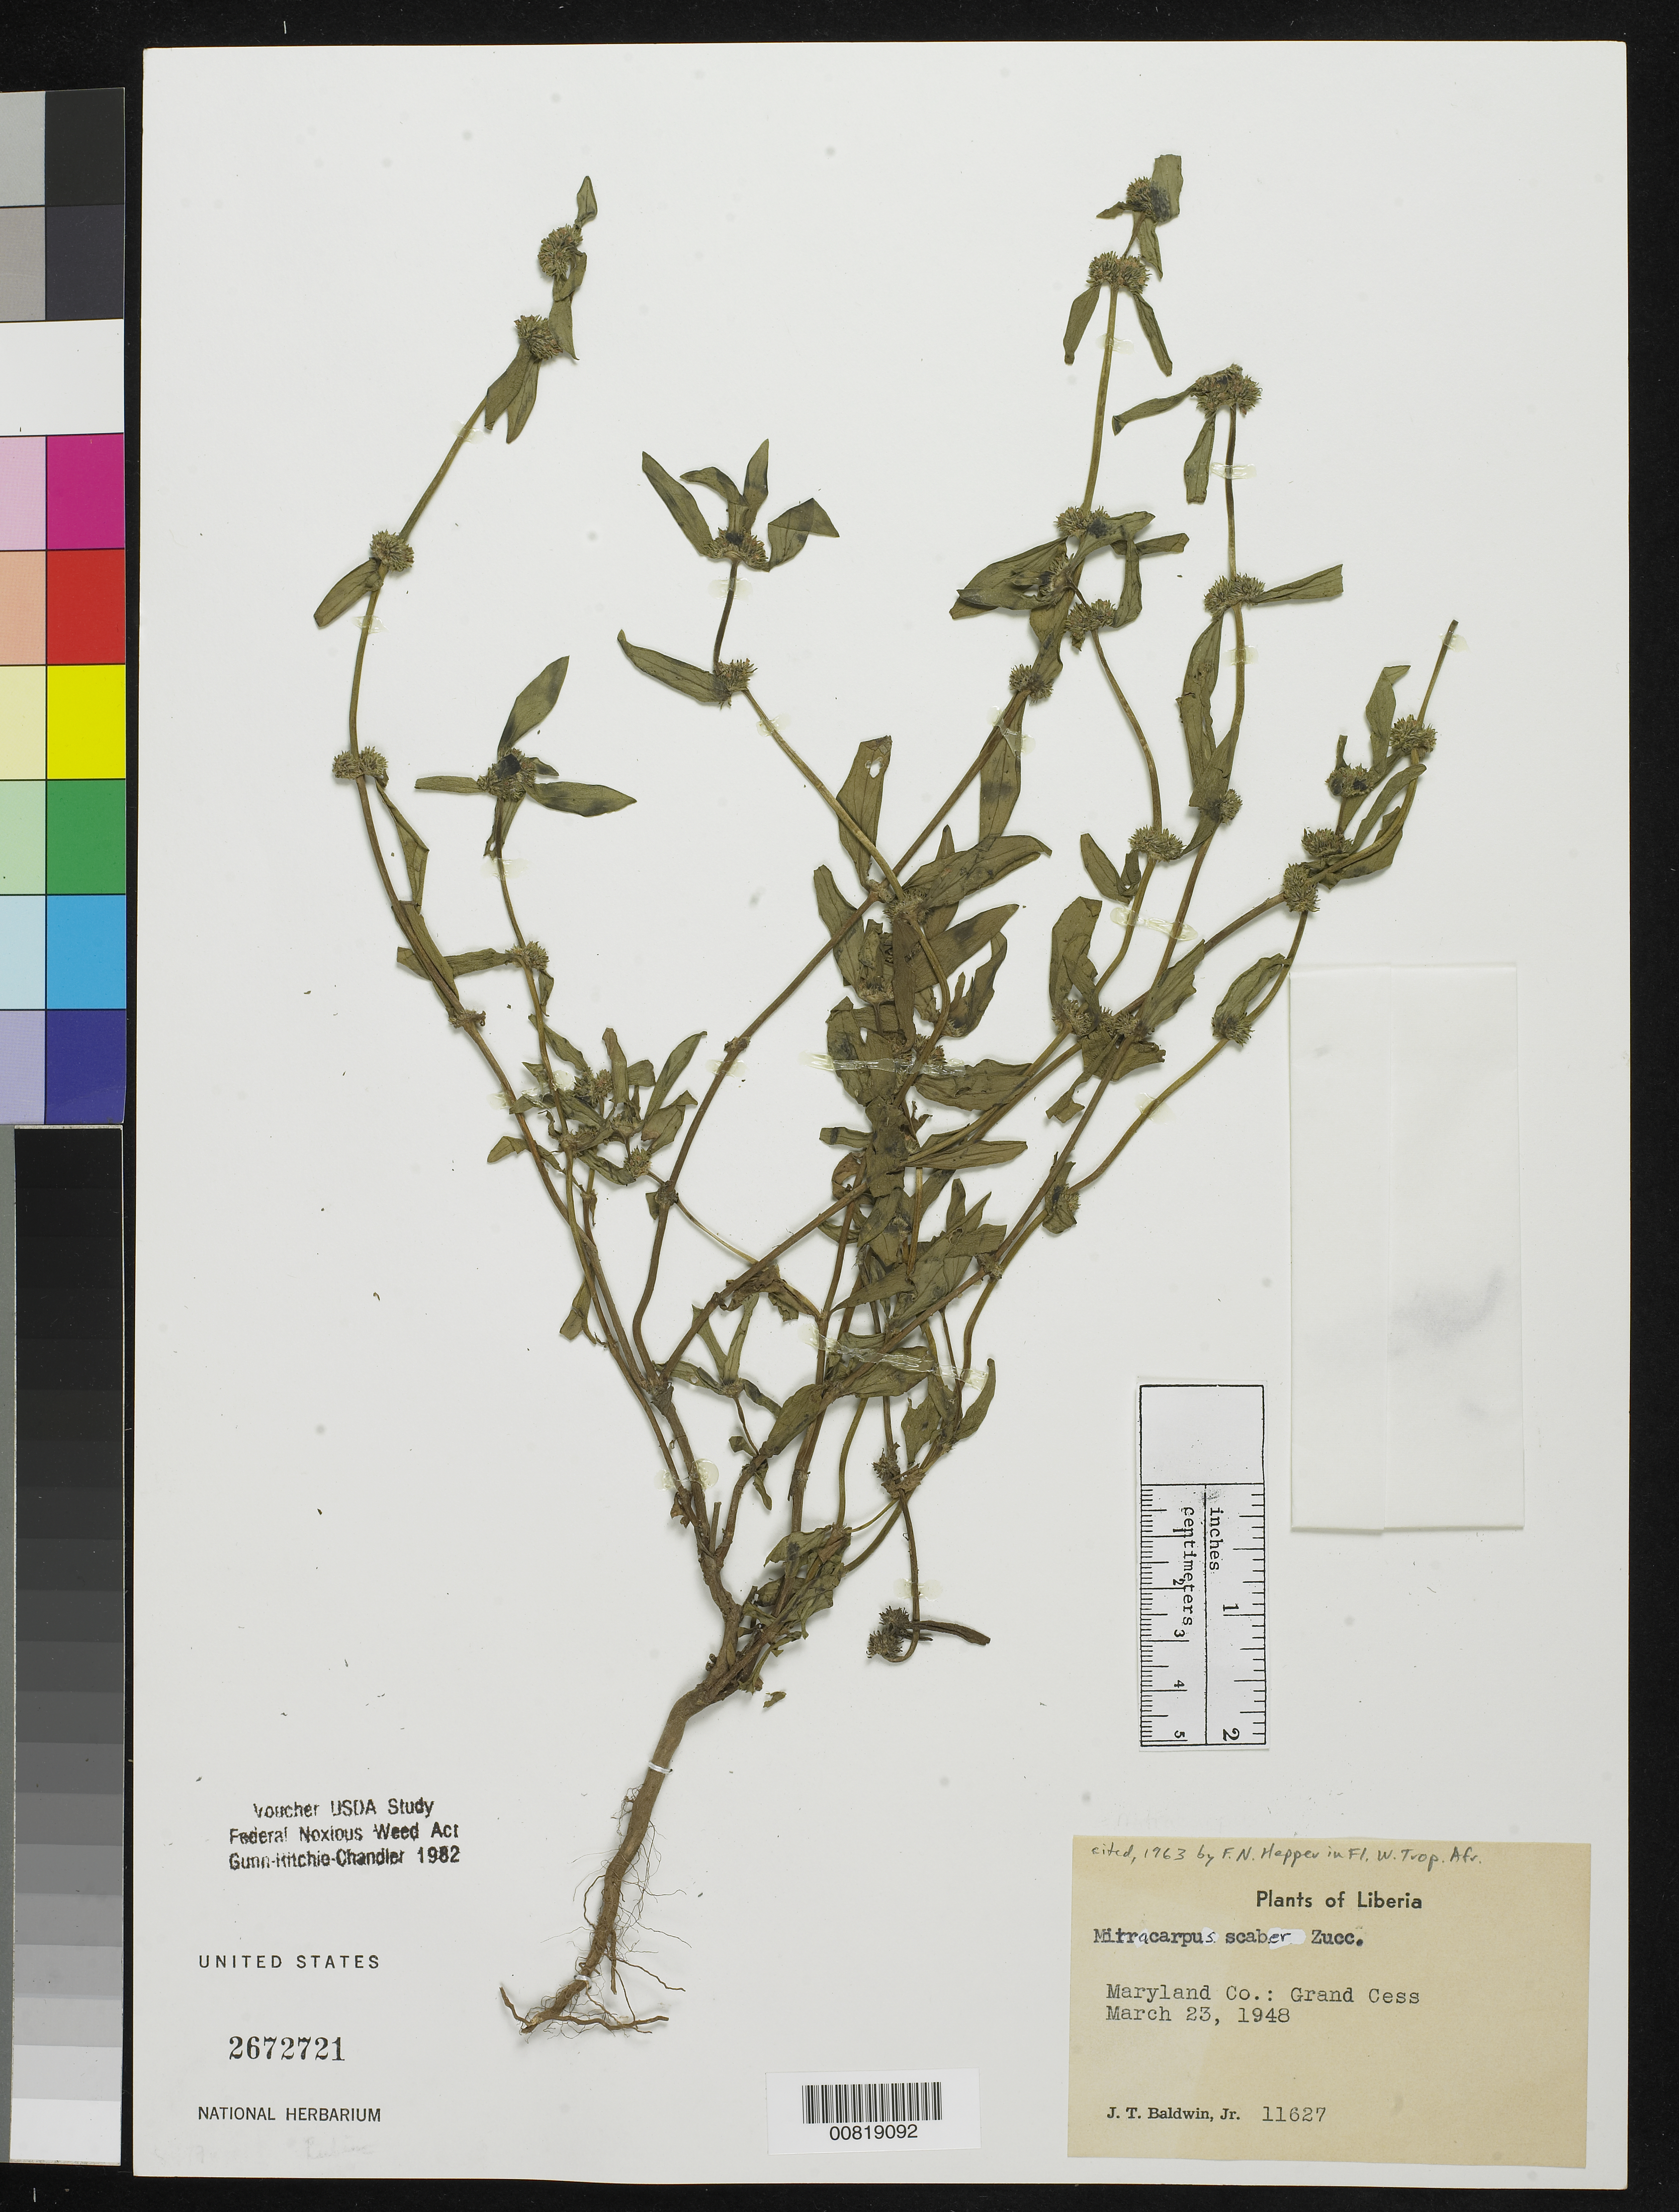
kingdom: Plantae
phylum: Tracheophyta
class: Magnoliopsida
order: Gentianales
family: Rubiaceae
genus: Mitracarpus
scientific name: Mitracarpus scaber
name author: Zucc. ex Schult.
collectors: J. T. Baldwin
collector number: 11627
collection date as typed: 23 Mar 1948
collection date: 1948-03-23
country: Liberia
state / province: Maryland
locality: Grand Cess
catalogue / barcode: US 2672721